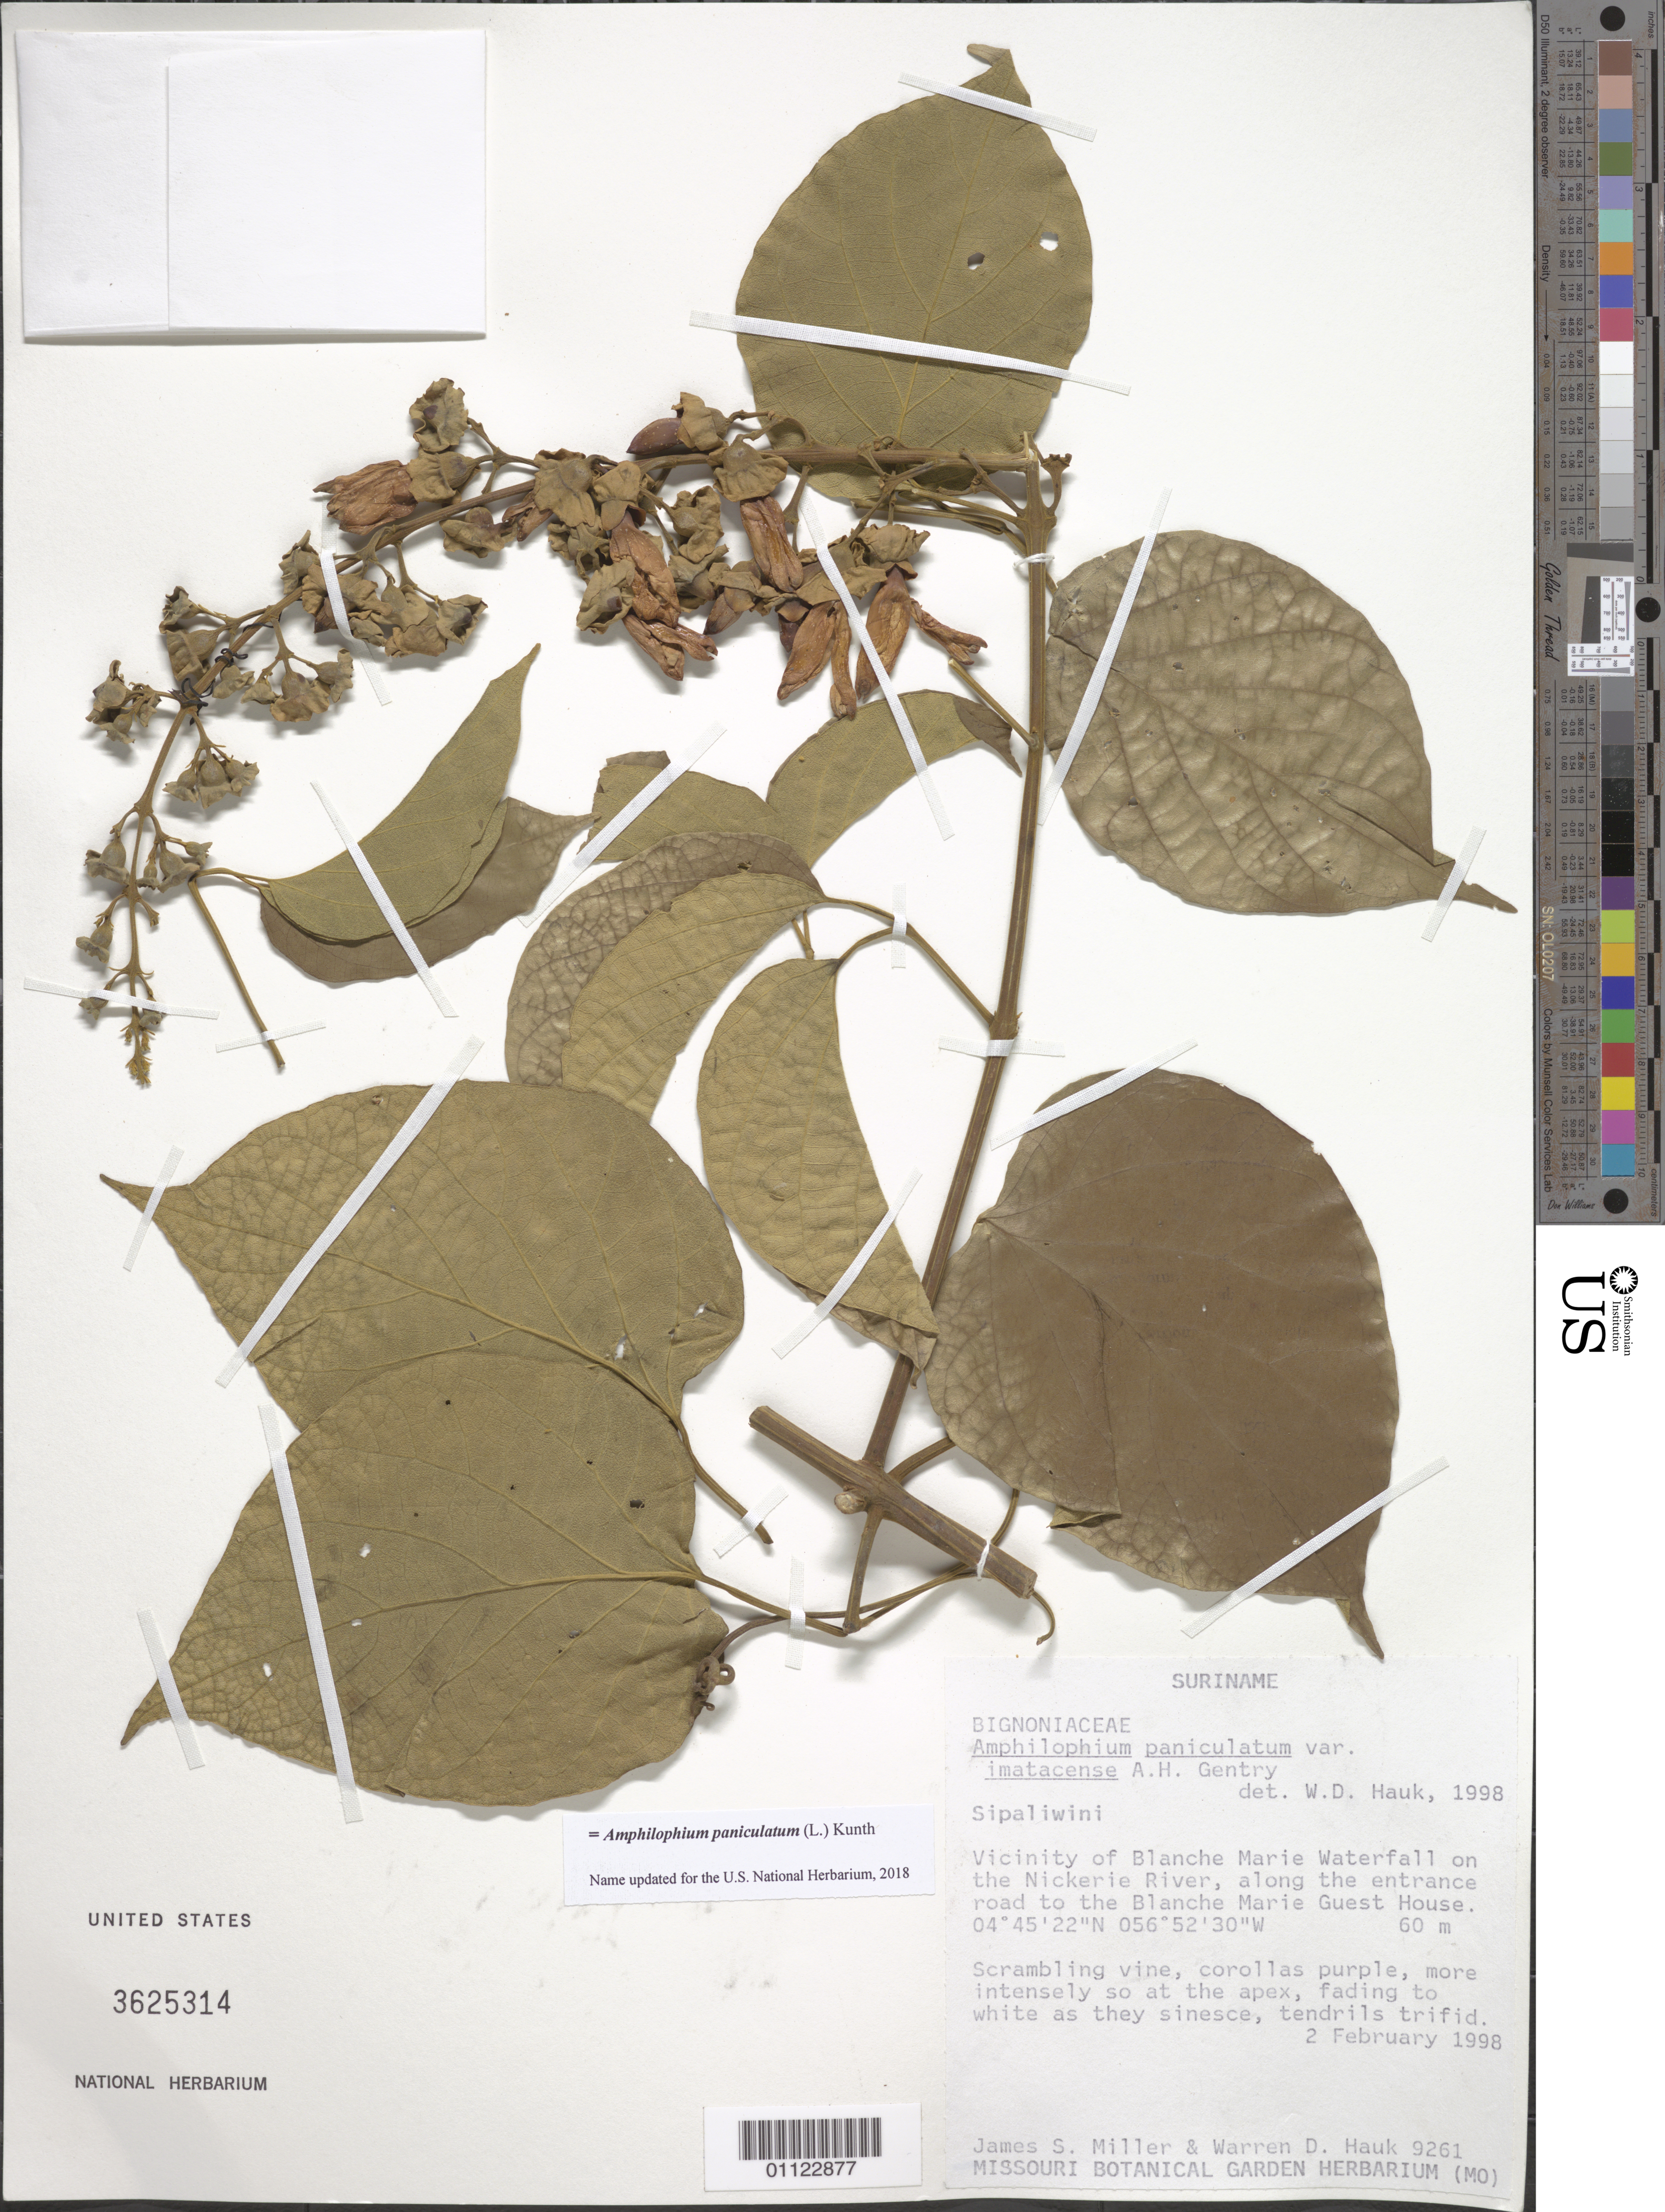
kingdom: Plantae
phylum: Tracheophyta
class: Magnoliopsida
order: Lamiales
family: Bignoniaceae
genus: Amphilophium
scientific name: Amphilophium paniculatum var. imatacense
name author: A.H. Gentry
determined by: Hauk, W. D.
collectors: J. S. Miller & W. Hauk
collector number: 9261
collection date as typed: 2-Feb-98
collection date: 1998-02-02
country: Suriname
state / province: Sipaliwini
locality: Blanche Marie falls, vic., on Nickerie R., along the entrance road to Blanche Marie Guest House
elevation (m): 60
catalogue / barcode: US 3625314